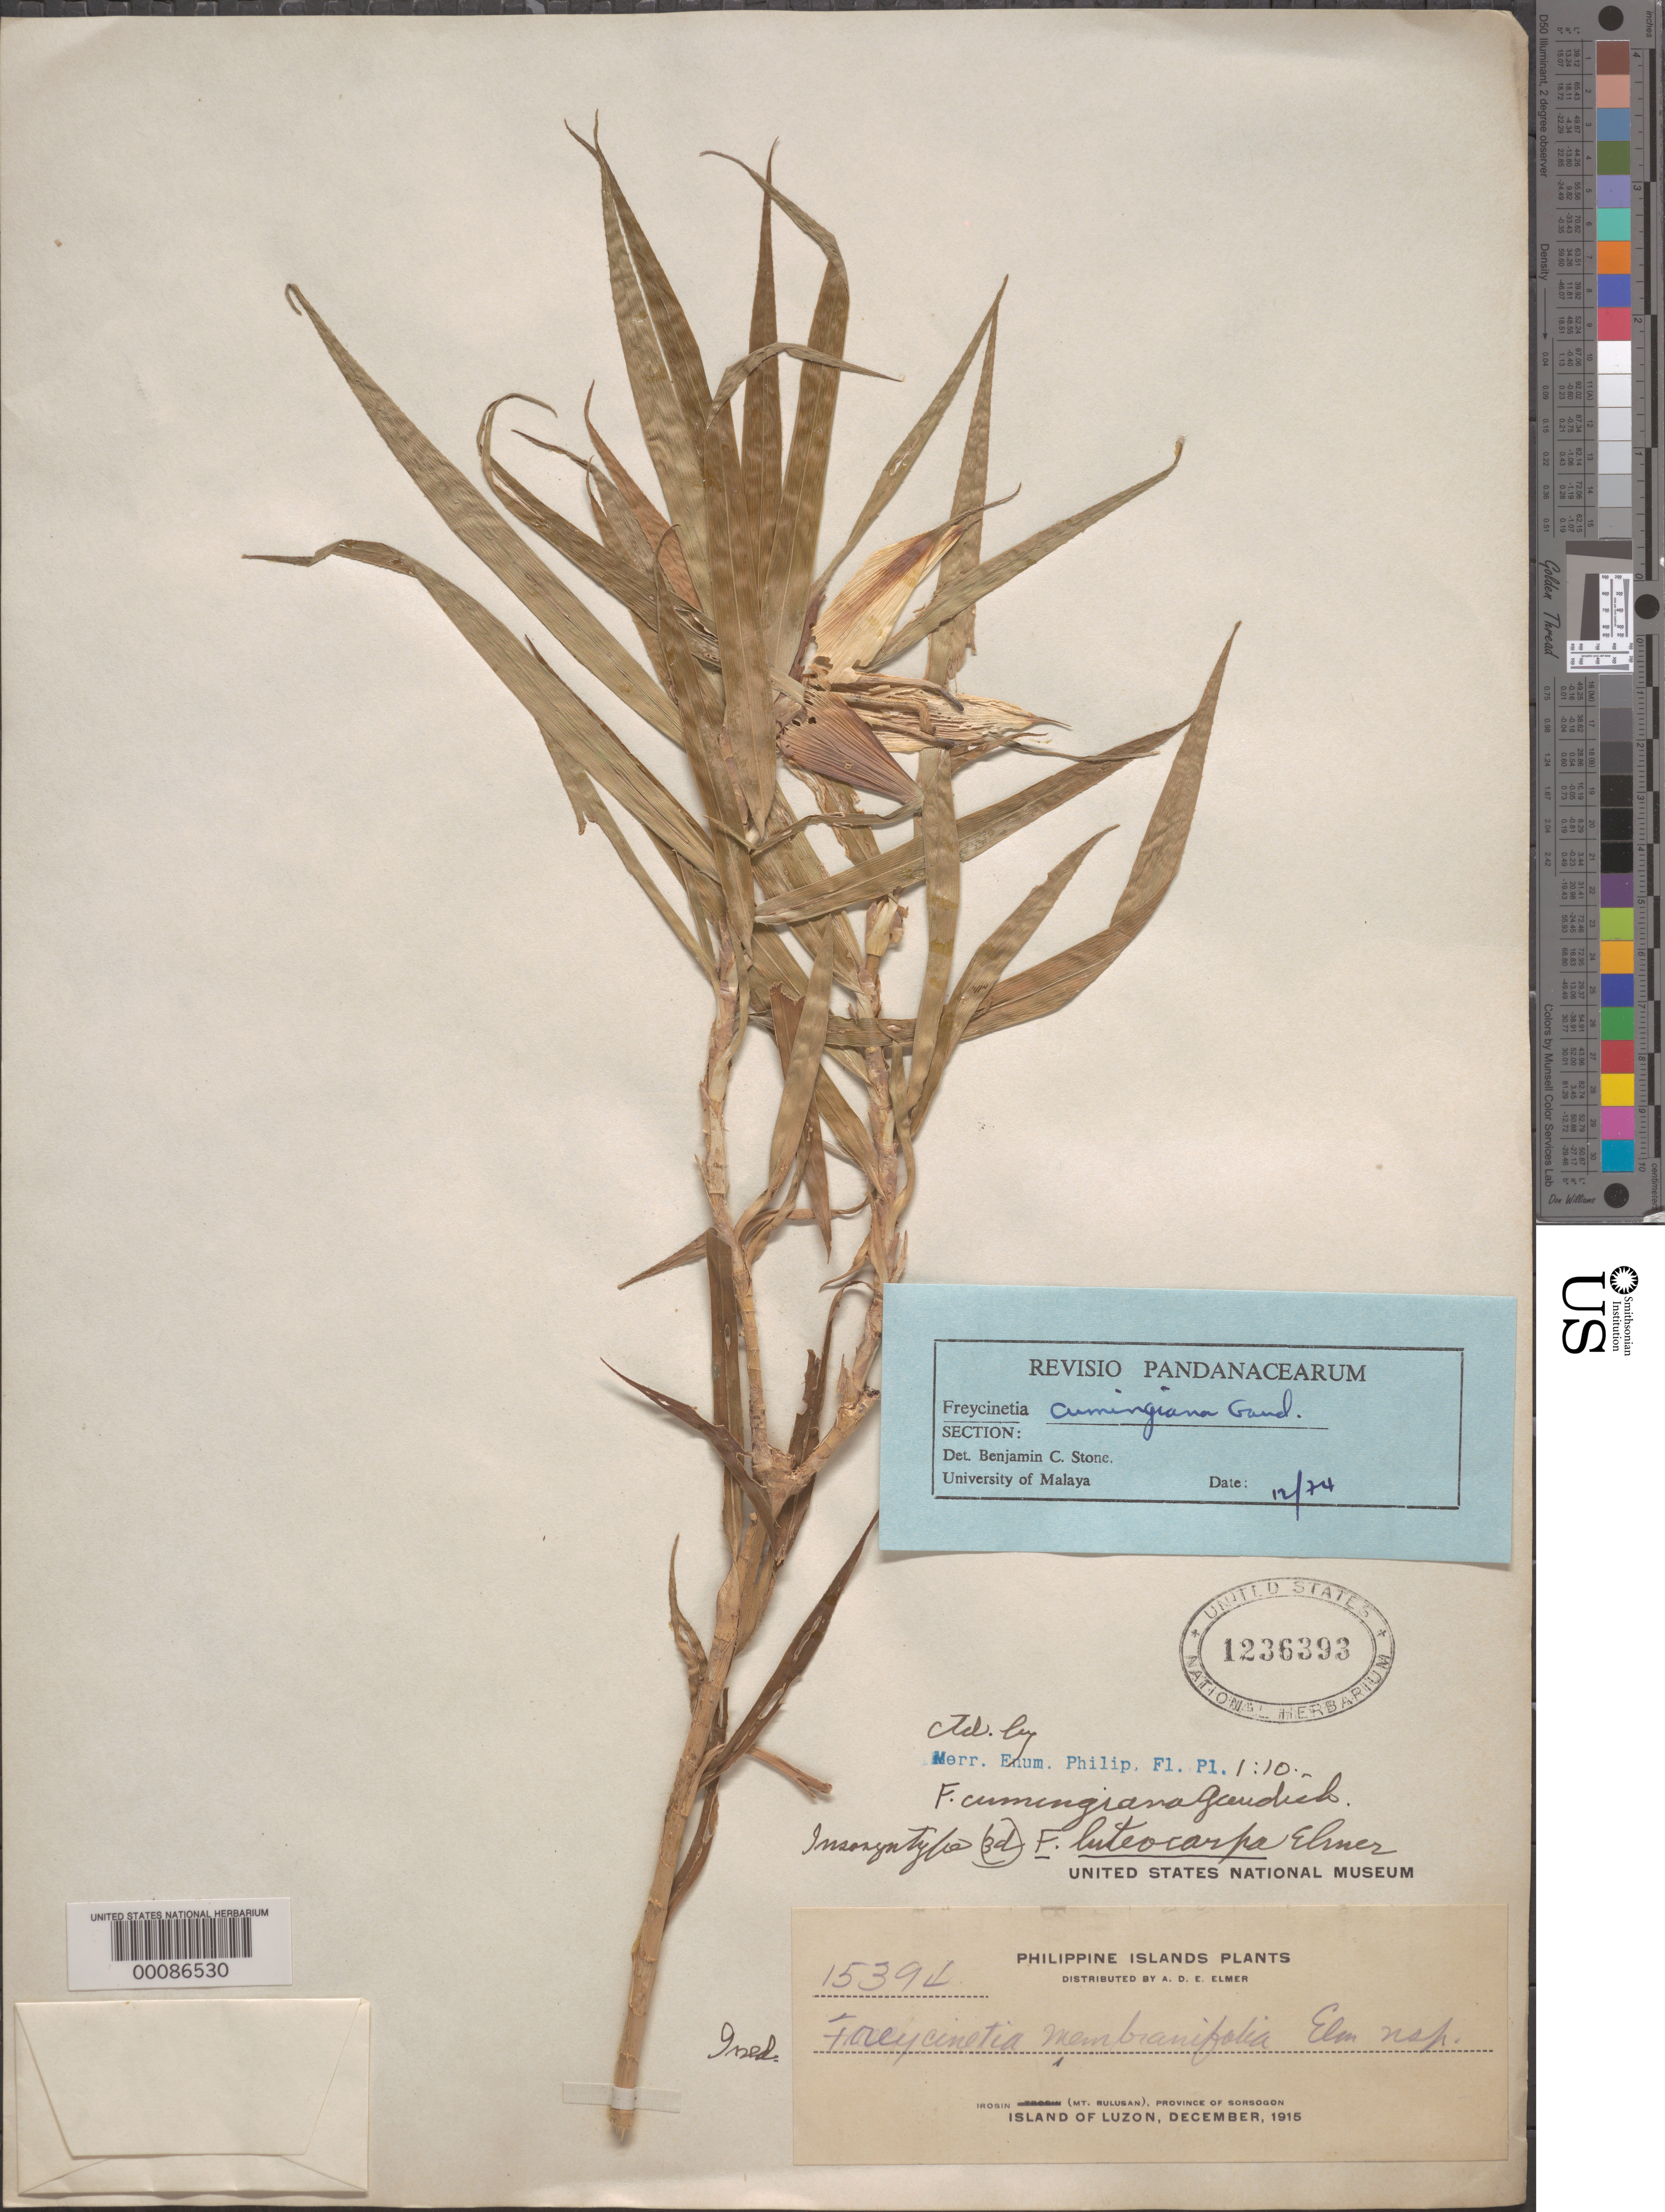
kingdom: Plantae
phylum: Tracheophyta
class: Liliopsida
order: Pandanales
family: Pandanaceae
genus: Freycinetia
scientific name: Freycinetia luteocarpa Elmer, nom. inval.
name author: Elmer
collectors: A. D. E. Elmer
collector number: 15394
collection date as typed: Dec 1915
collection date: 1915-12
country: Philippines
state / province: Bicol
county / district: Sorsogon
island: Luzon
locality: Irosin, Mt. Bulusan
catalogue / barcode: US 1236393